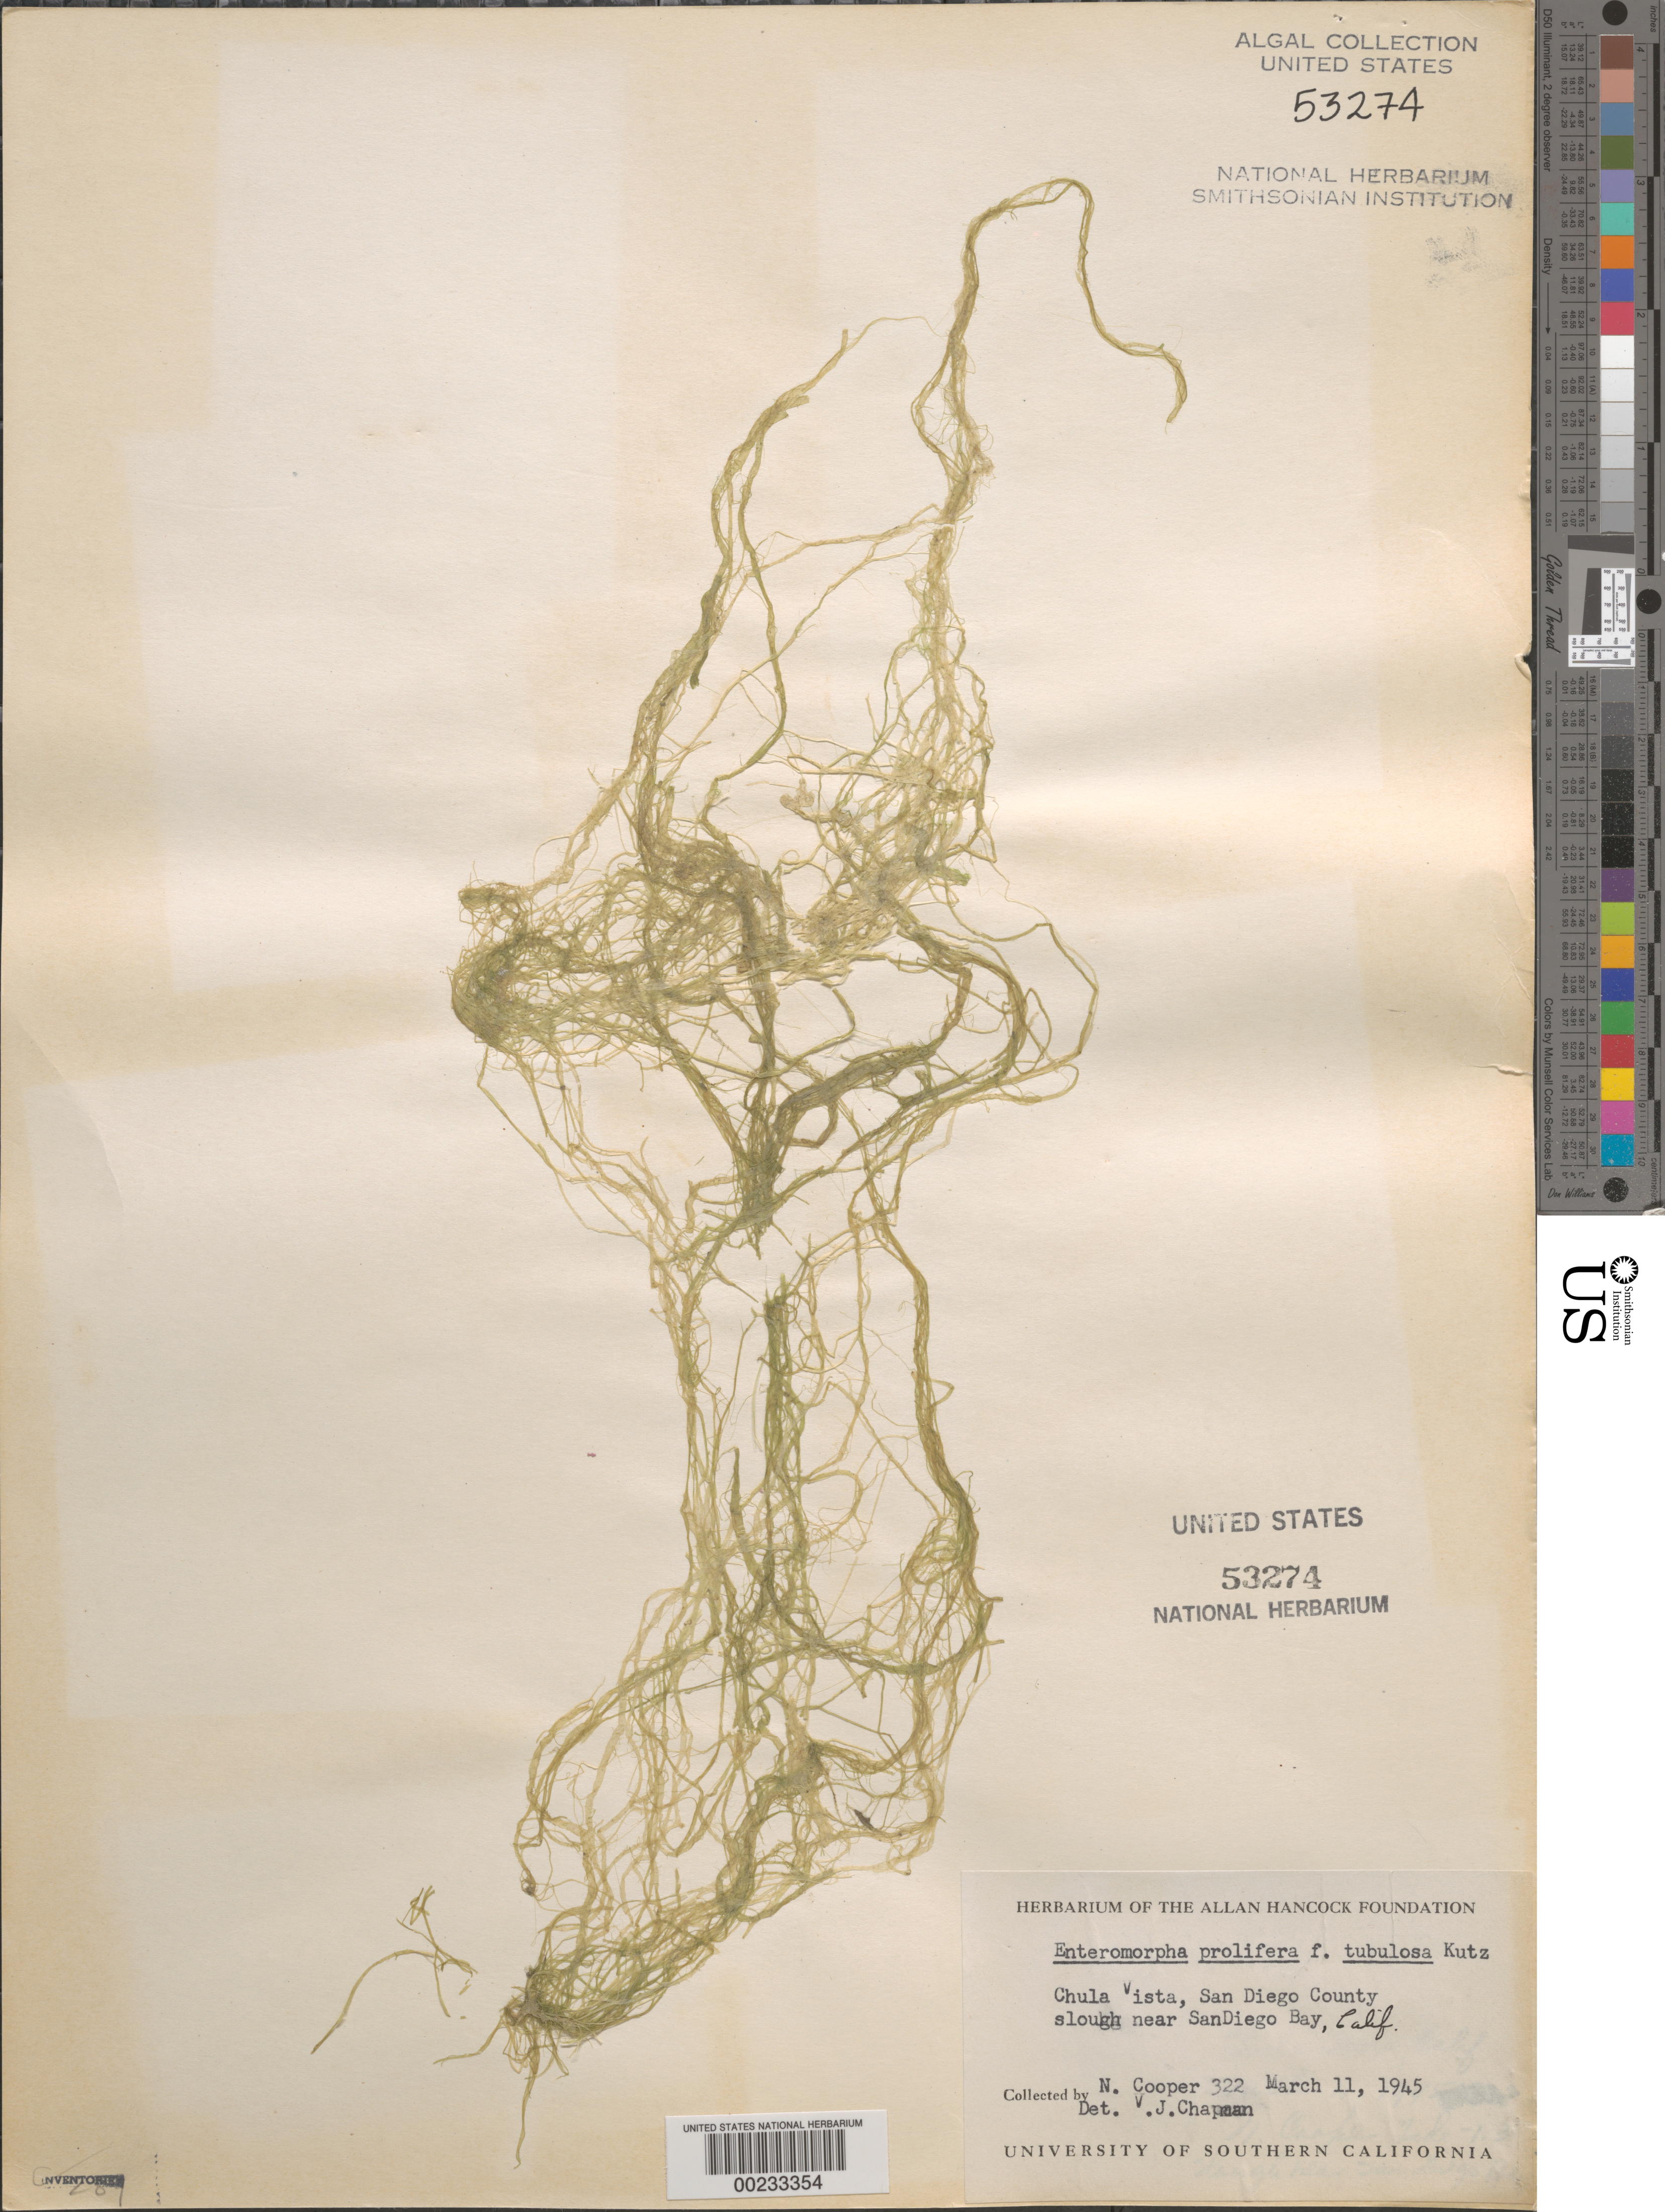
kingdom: Plantae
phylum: Chlorophyta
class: Ulvophyceae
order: Ulvales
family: Ulvaceae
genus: Ulva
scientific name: Ulva prolifera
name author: O.F. Müller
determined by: Algae name updating Project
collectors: N. Cooper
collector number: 322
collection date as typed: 11 Mar 1945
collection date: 1945-03-11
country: United States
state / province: California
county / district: San Diego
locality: Chula Vista, near San Diego Bay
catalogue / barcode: US 53274